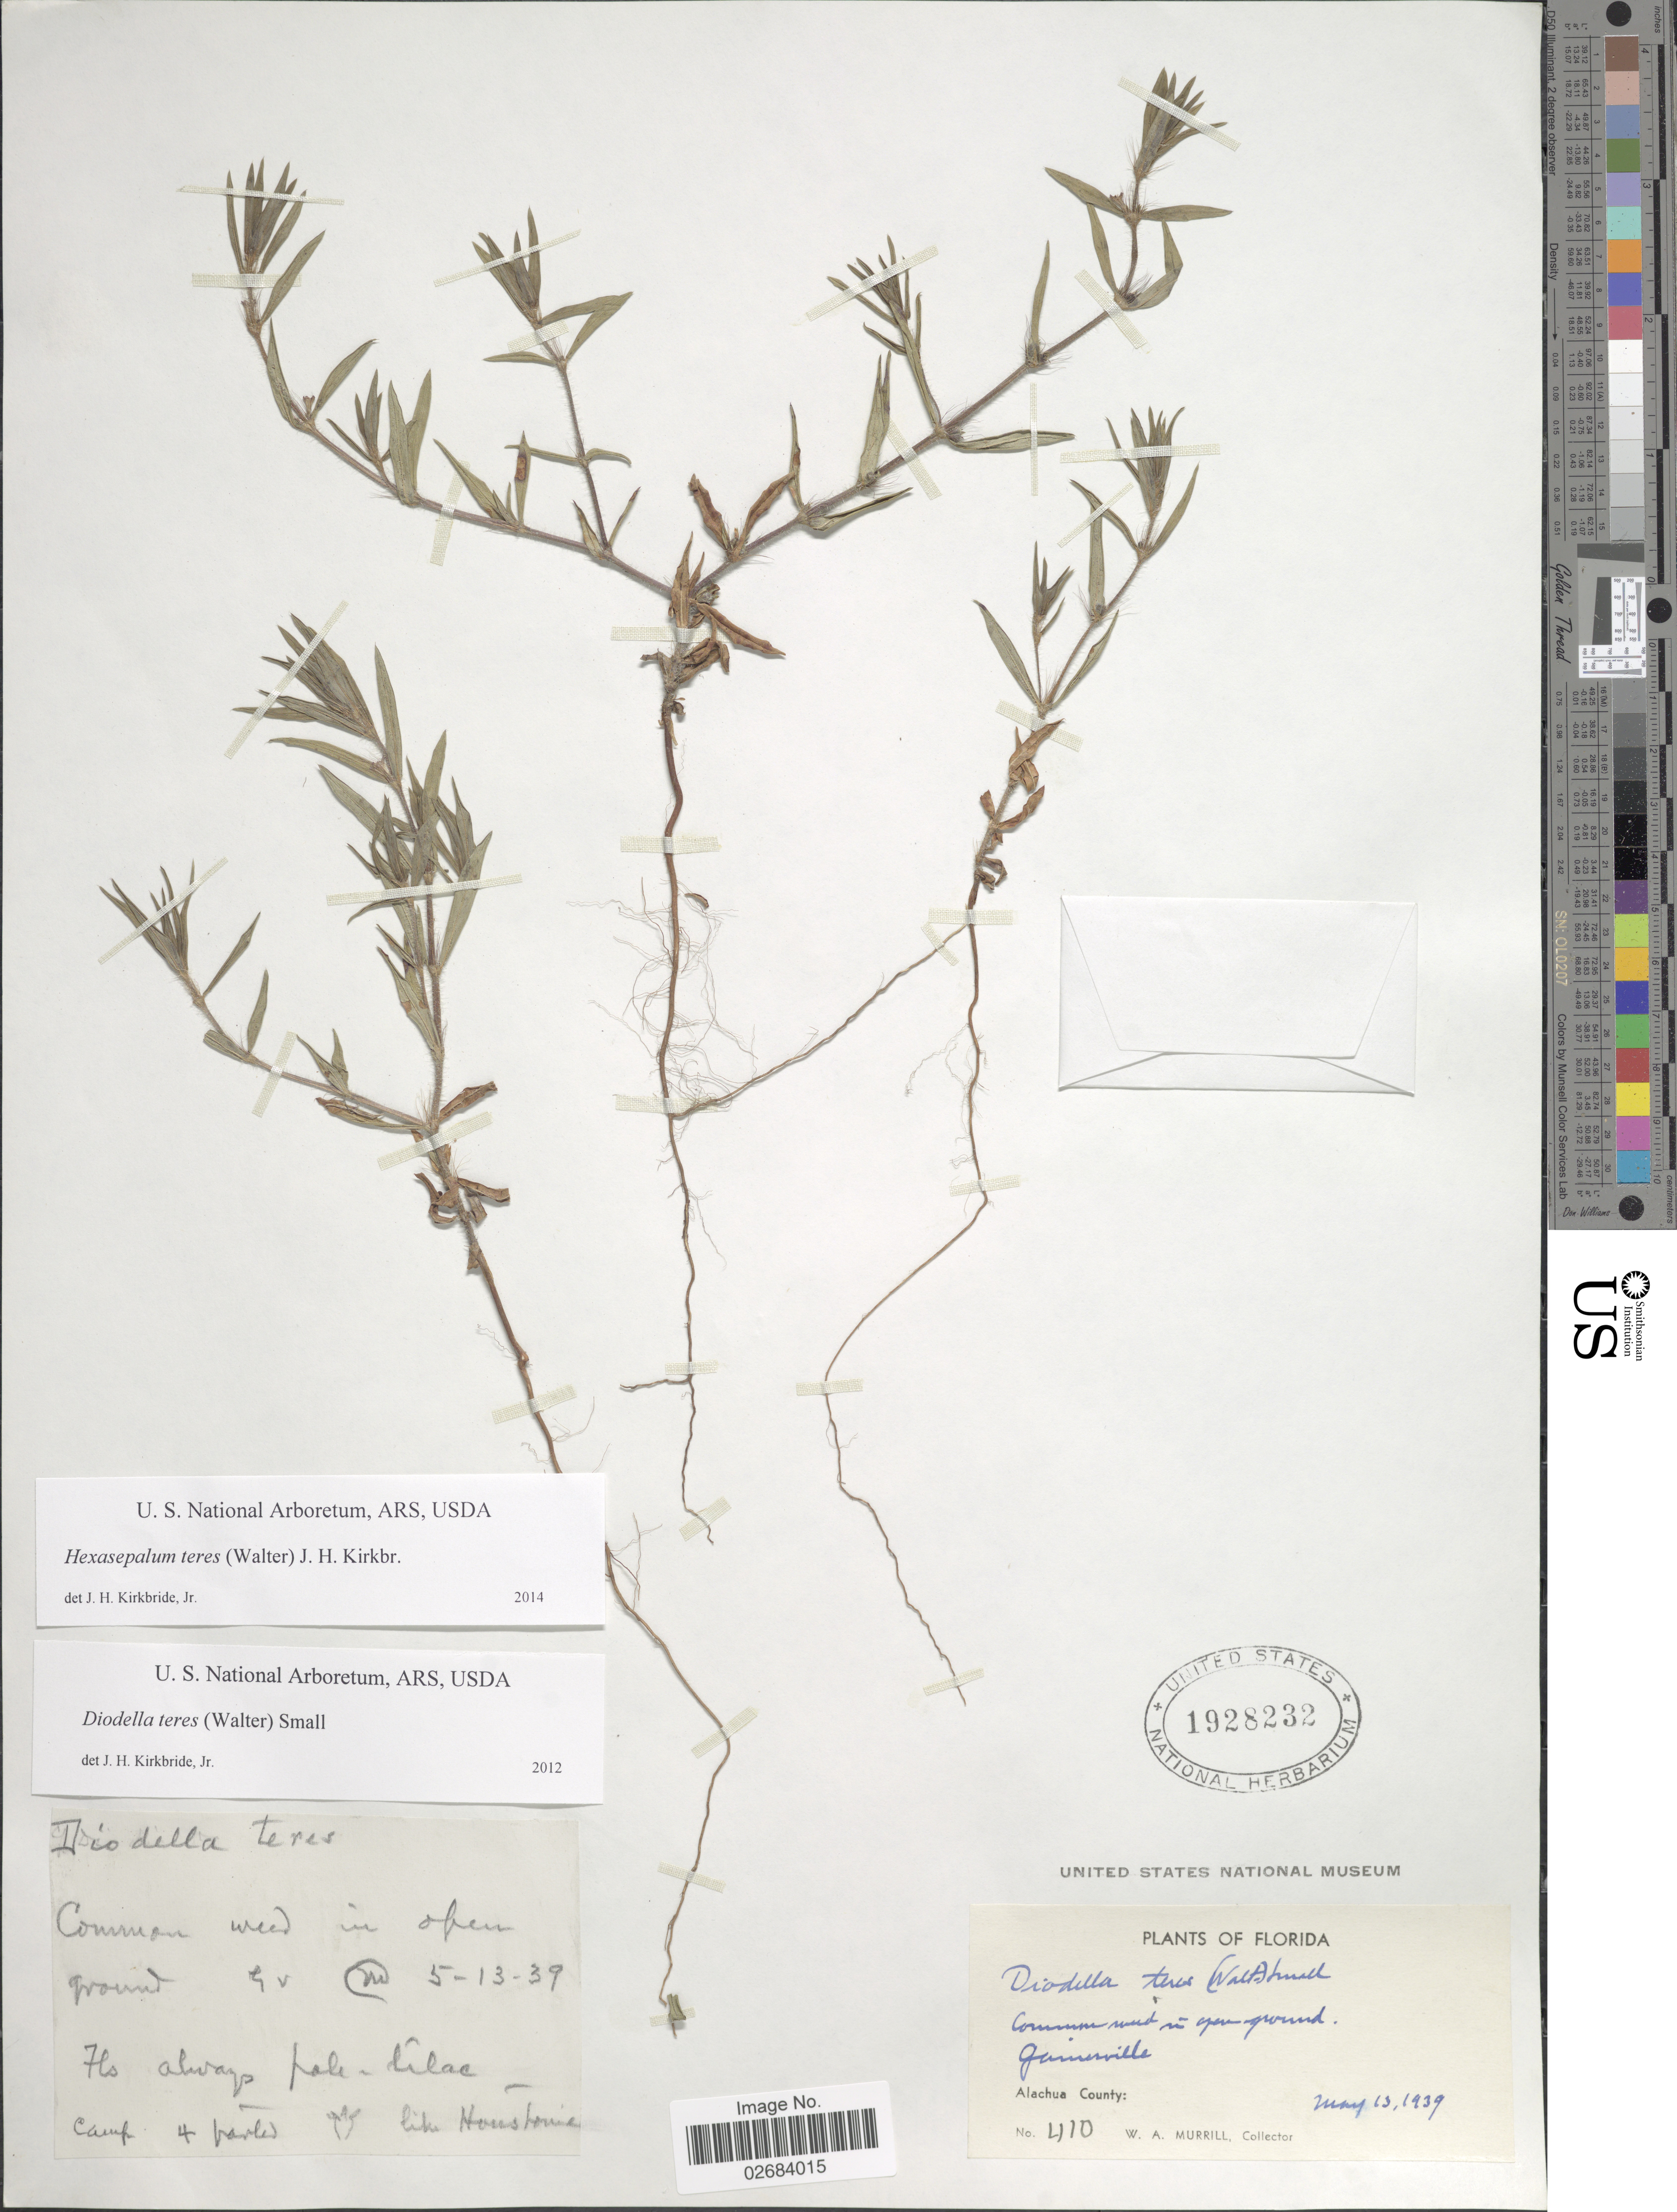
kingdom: Plantae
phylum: Tracheophyta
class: Magnoliopsida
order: Gentianales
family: Rubiaceae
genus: Diodia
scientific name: Diodia teres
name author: Walter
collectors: W. A. Murrill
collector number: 410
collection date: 1939-05-13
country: United States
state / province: Florida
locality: Alachua County, Gainesville.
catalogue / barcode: US 1928232